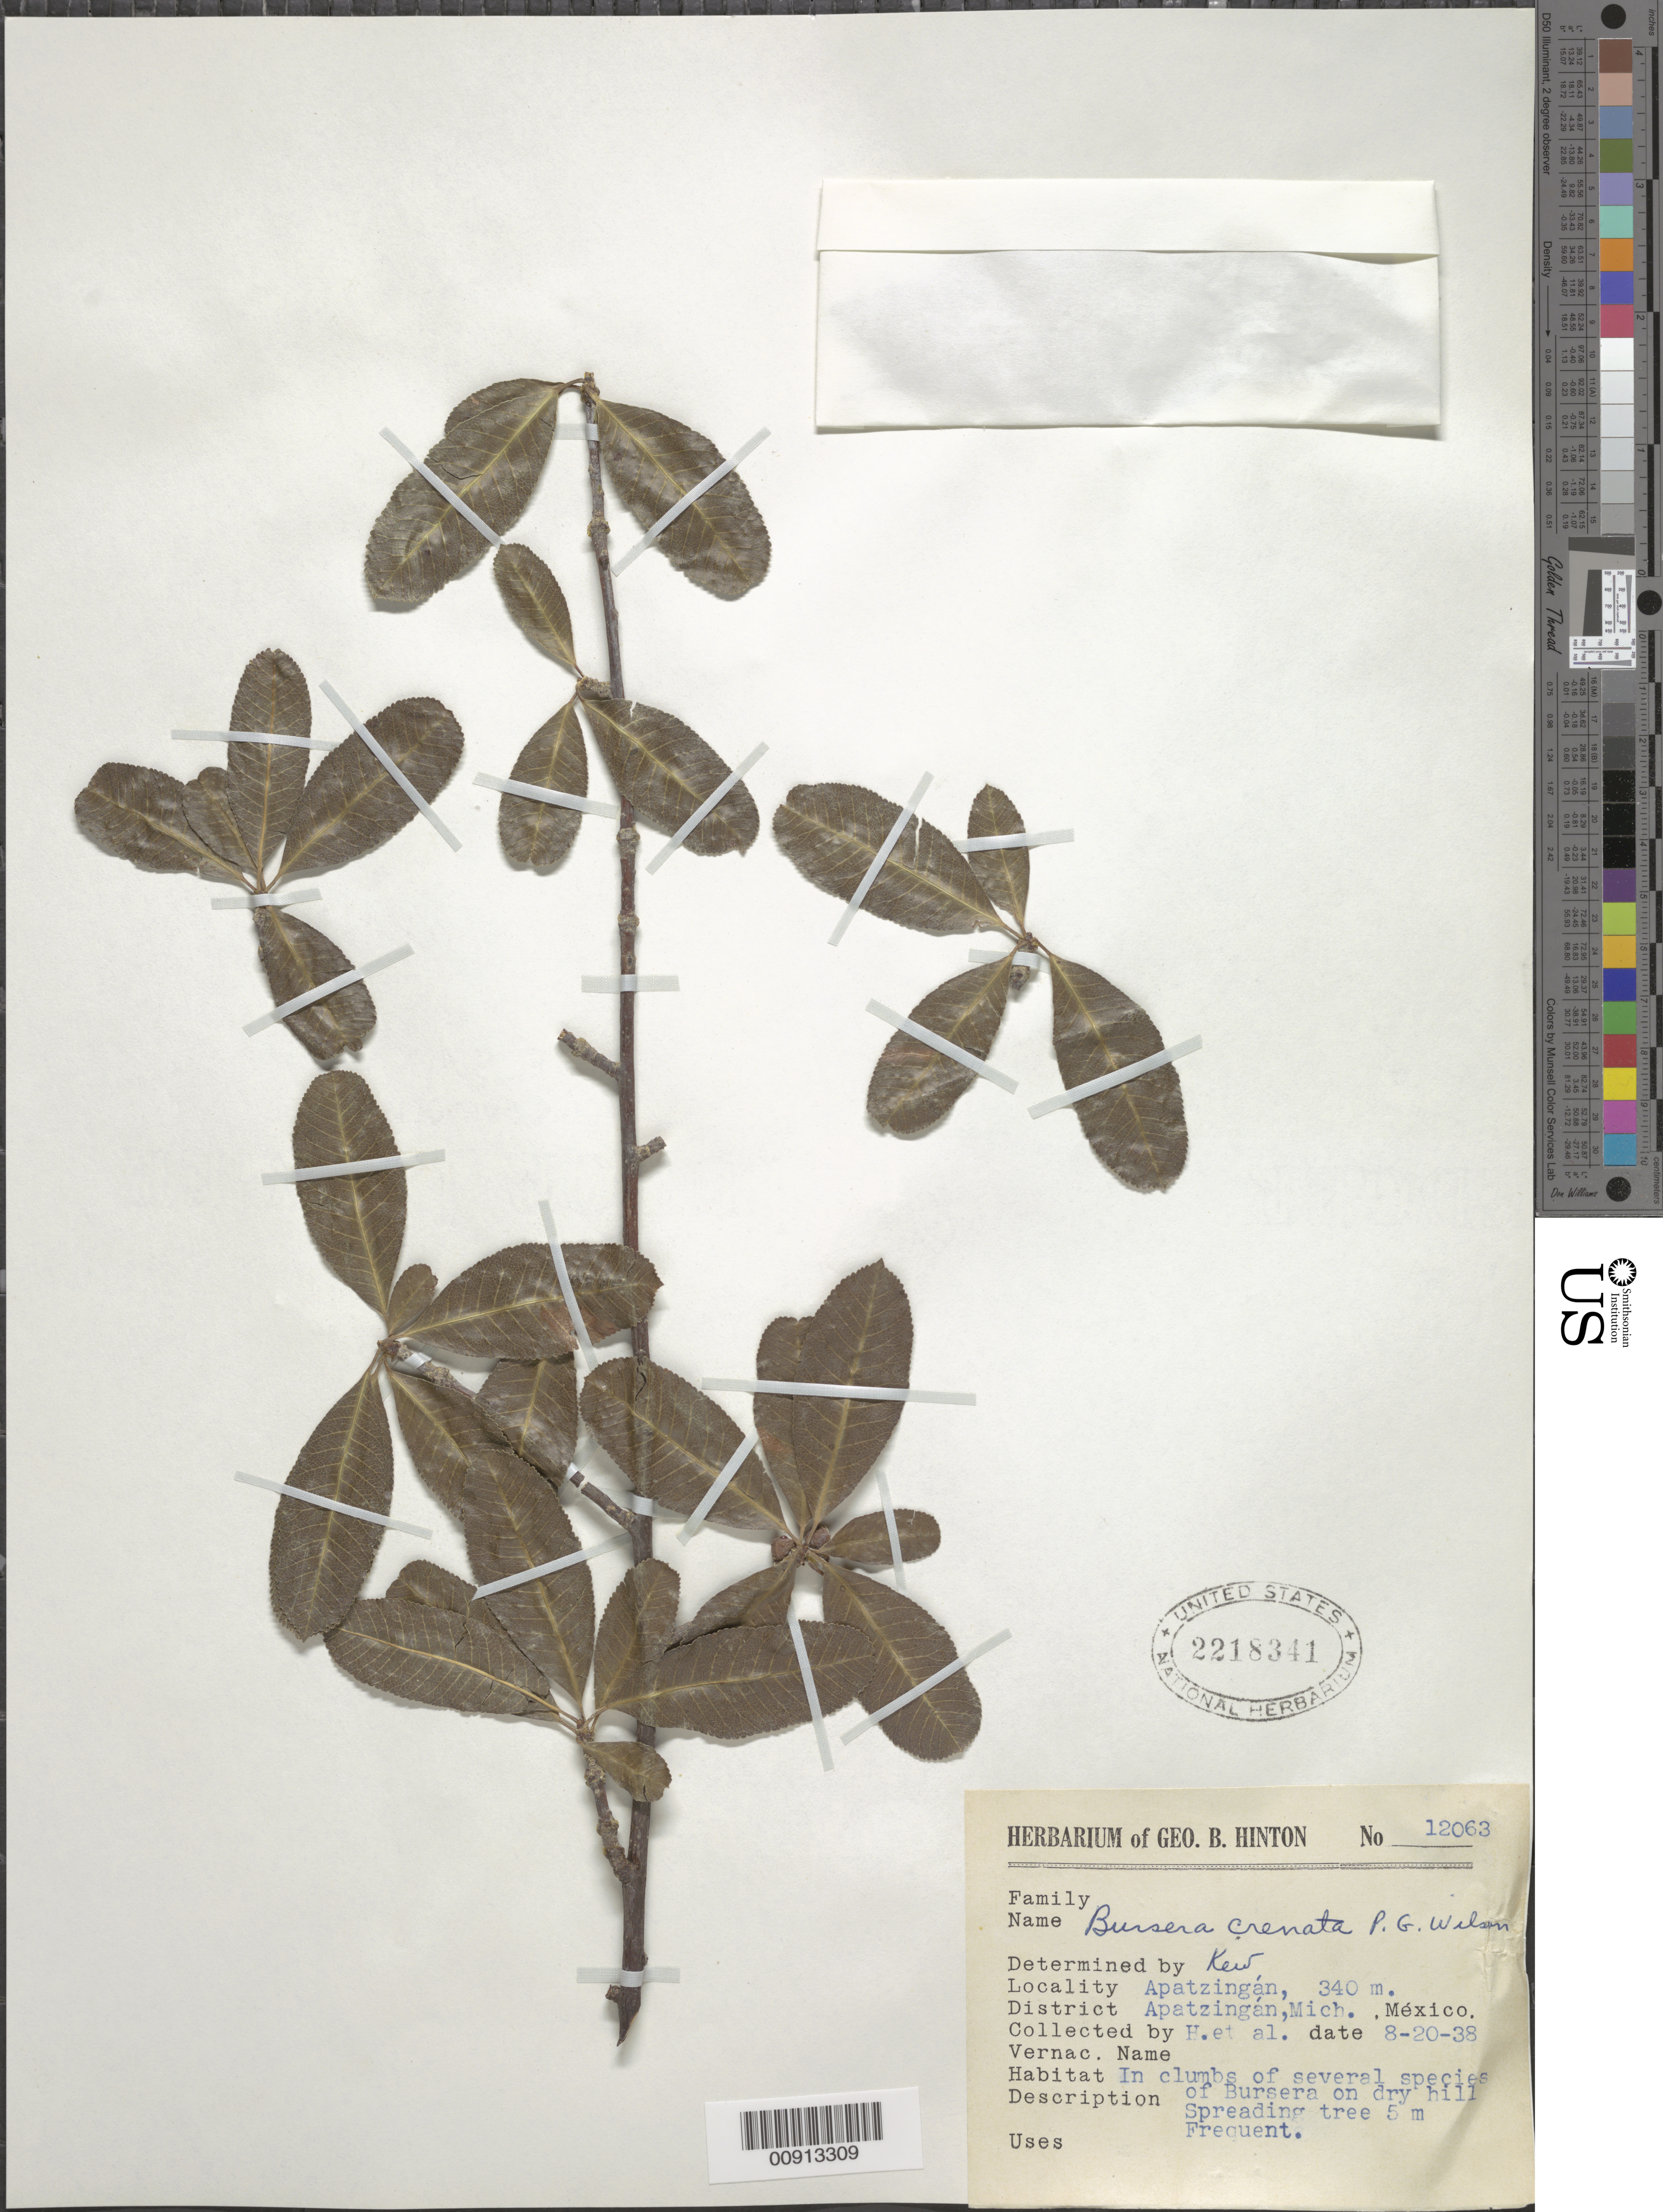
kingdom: Plantae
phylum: Tracheophyta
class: Magnoliopsida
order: Sapindales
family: Burseraceae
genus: Bursera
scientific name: Bursera crenata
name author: Paul G. Wilson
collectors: G. B. Hinton & et al.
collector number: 12063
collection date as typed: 20 Aug 1938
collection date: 1938-08-20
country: Mexico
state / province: Michoacán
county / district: Apatzingán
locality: Apatzingán, District Apatzingán, Michoacán.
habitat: In clumbs of several species of Bursera on dry hill.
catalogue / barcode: US 2218341